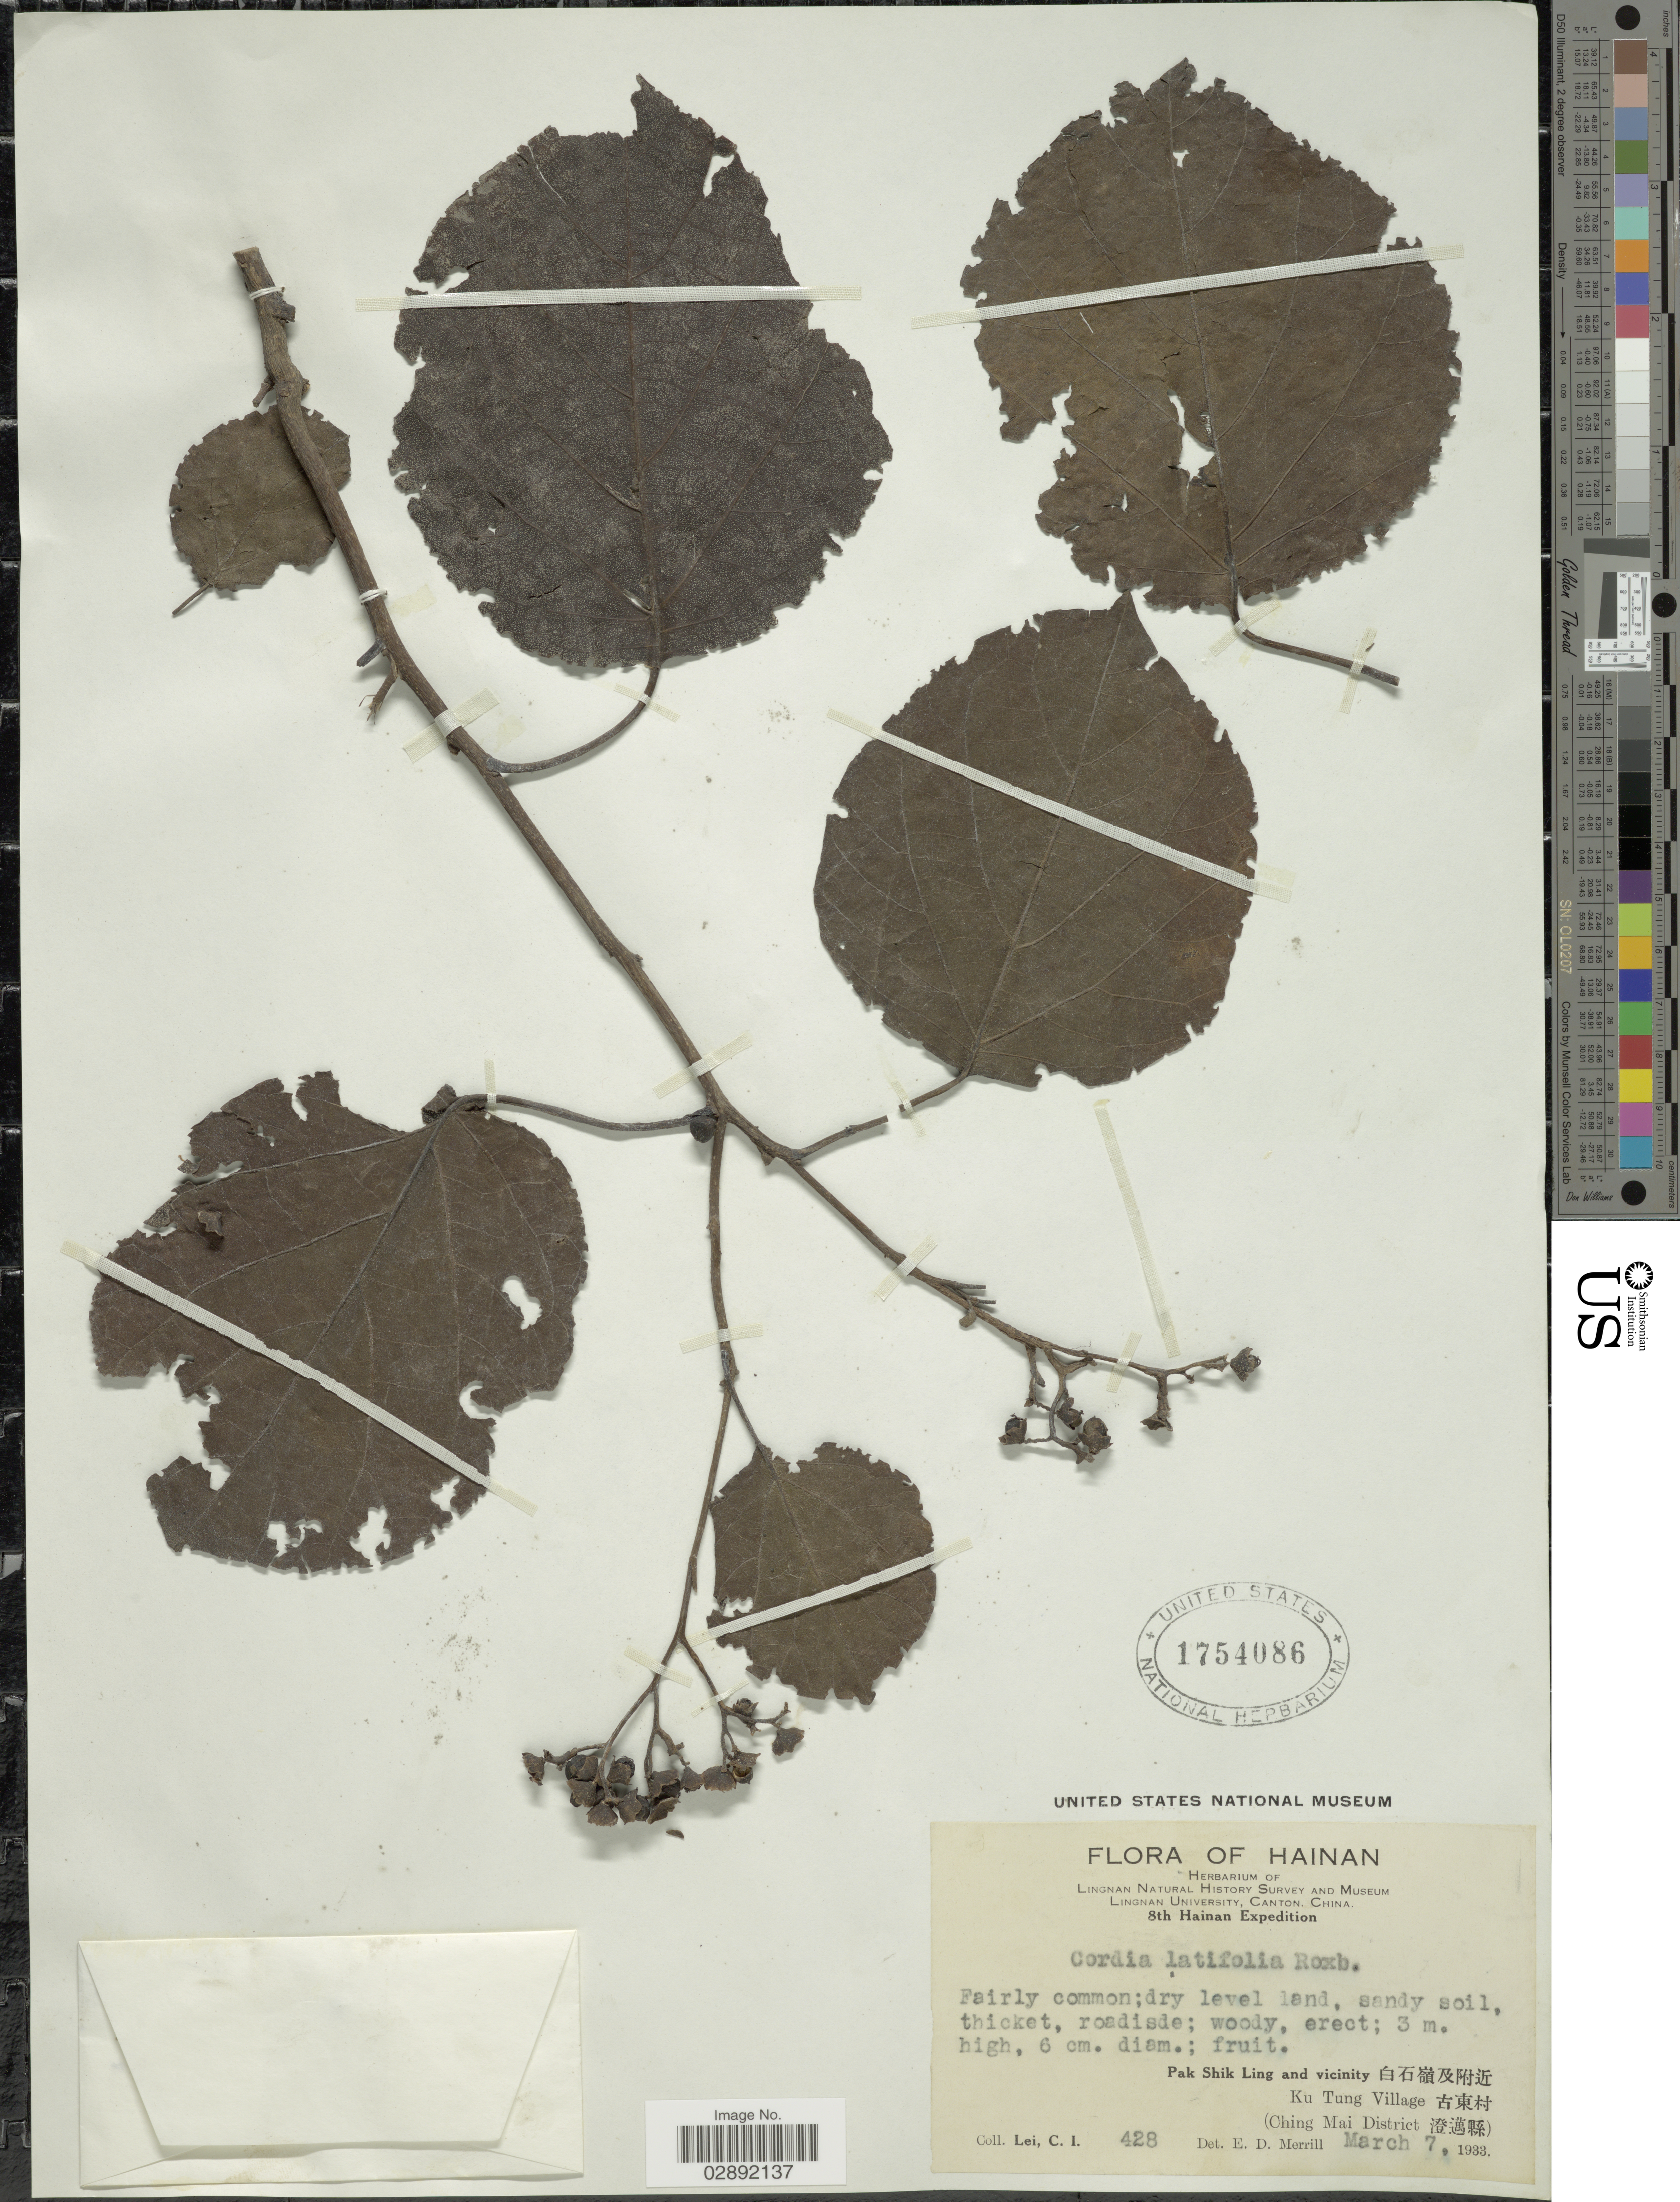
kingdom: Plantae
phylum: Tracheophyta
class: Magnoliopsida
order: Boraginales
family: Cordiaceae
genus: Cordia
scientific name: Cordia latifolia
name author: Roxb.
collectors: C. I. Lei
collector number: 428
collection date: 1933-03-07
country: China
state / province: Hainan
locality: PakShikLing and Vicinity, Ku Tung Village, (Ching Mai District), (Ching Mai District.)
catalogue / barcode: US 1754086